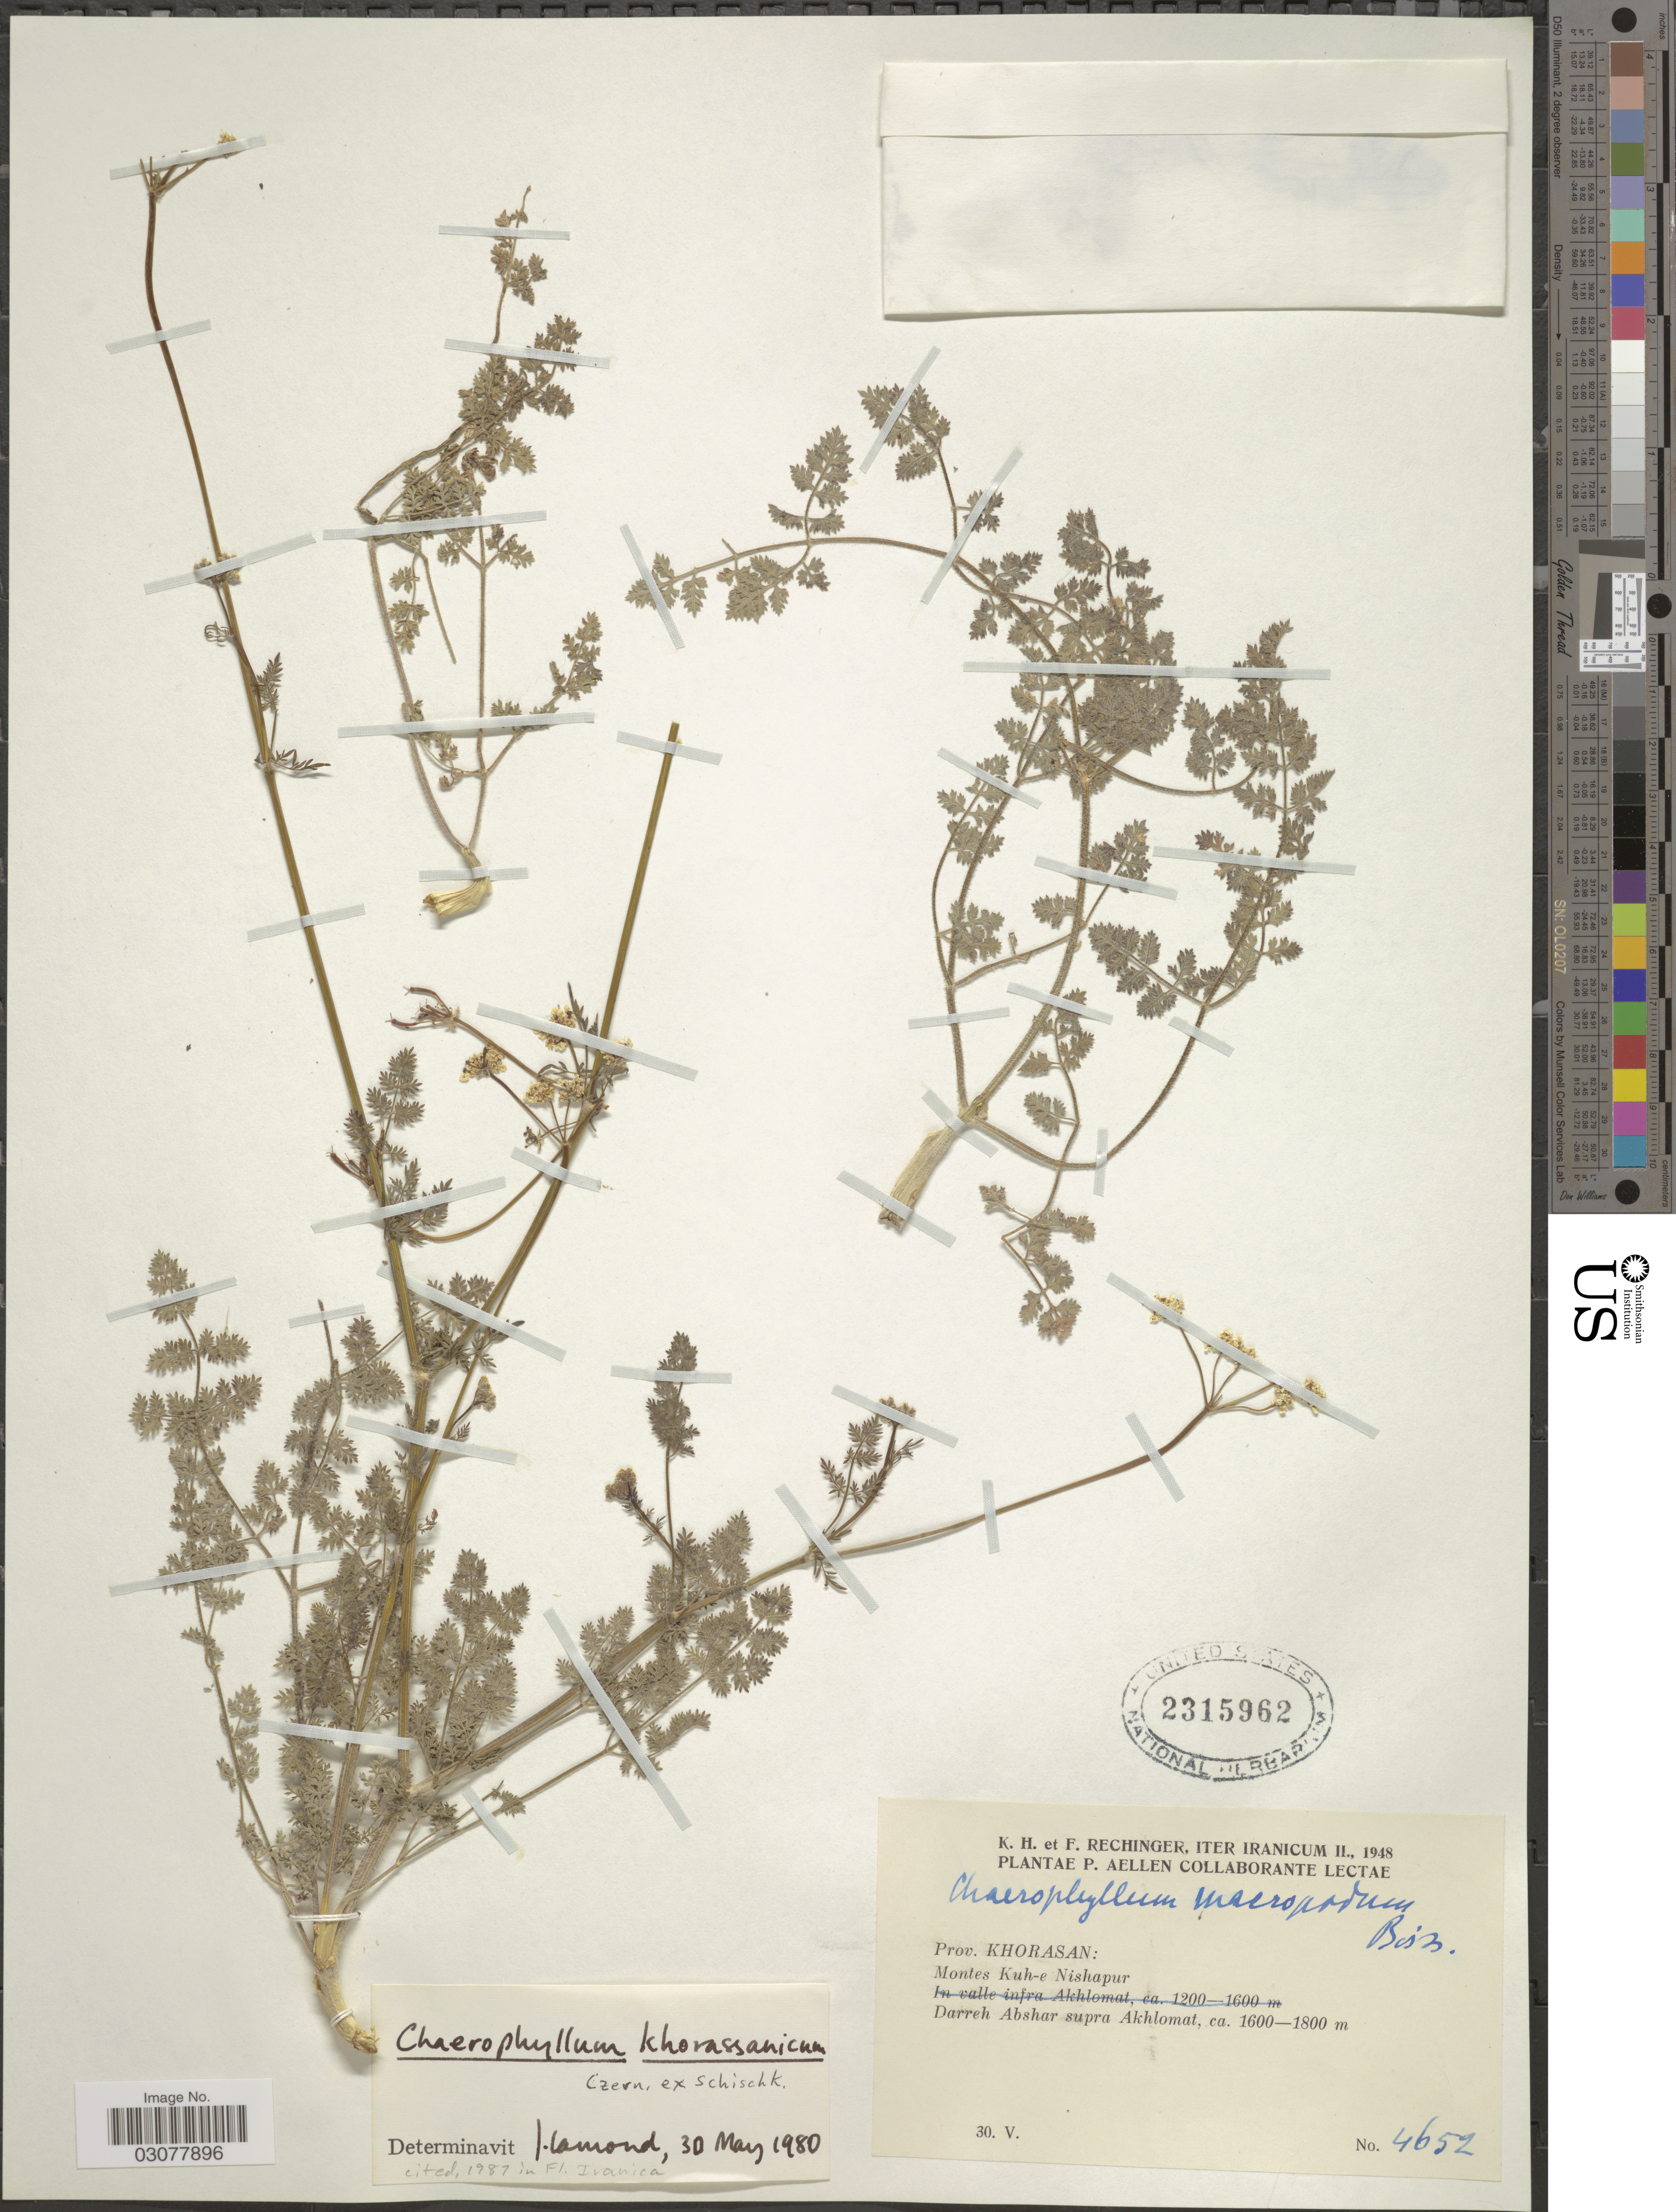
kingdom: Plantae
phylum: Tracheophyta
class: Magnoliopsida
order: Apiales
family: Apiaceae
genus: Chaerophyllum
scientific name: Chaerophyllum khorossanicum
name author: Czerniak. ex Schischk.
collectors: K. H. Rechinger & F. Rechinger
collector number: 4652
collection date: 1948-05-30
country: Iran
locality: Prov. Khorasan: Montes Kuh-e Nishapur. Darreh Abshar supra Akhlomat.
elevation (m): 1600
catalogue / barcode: US 2315962